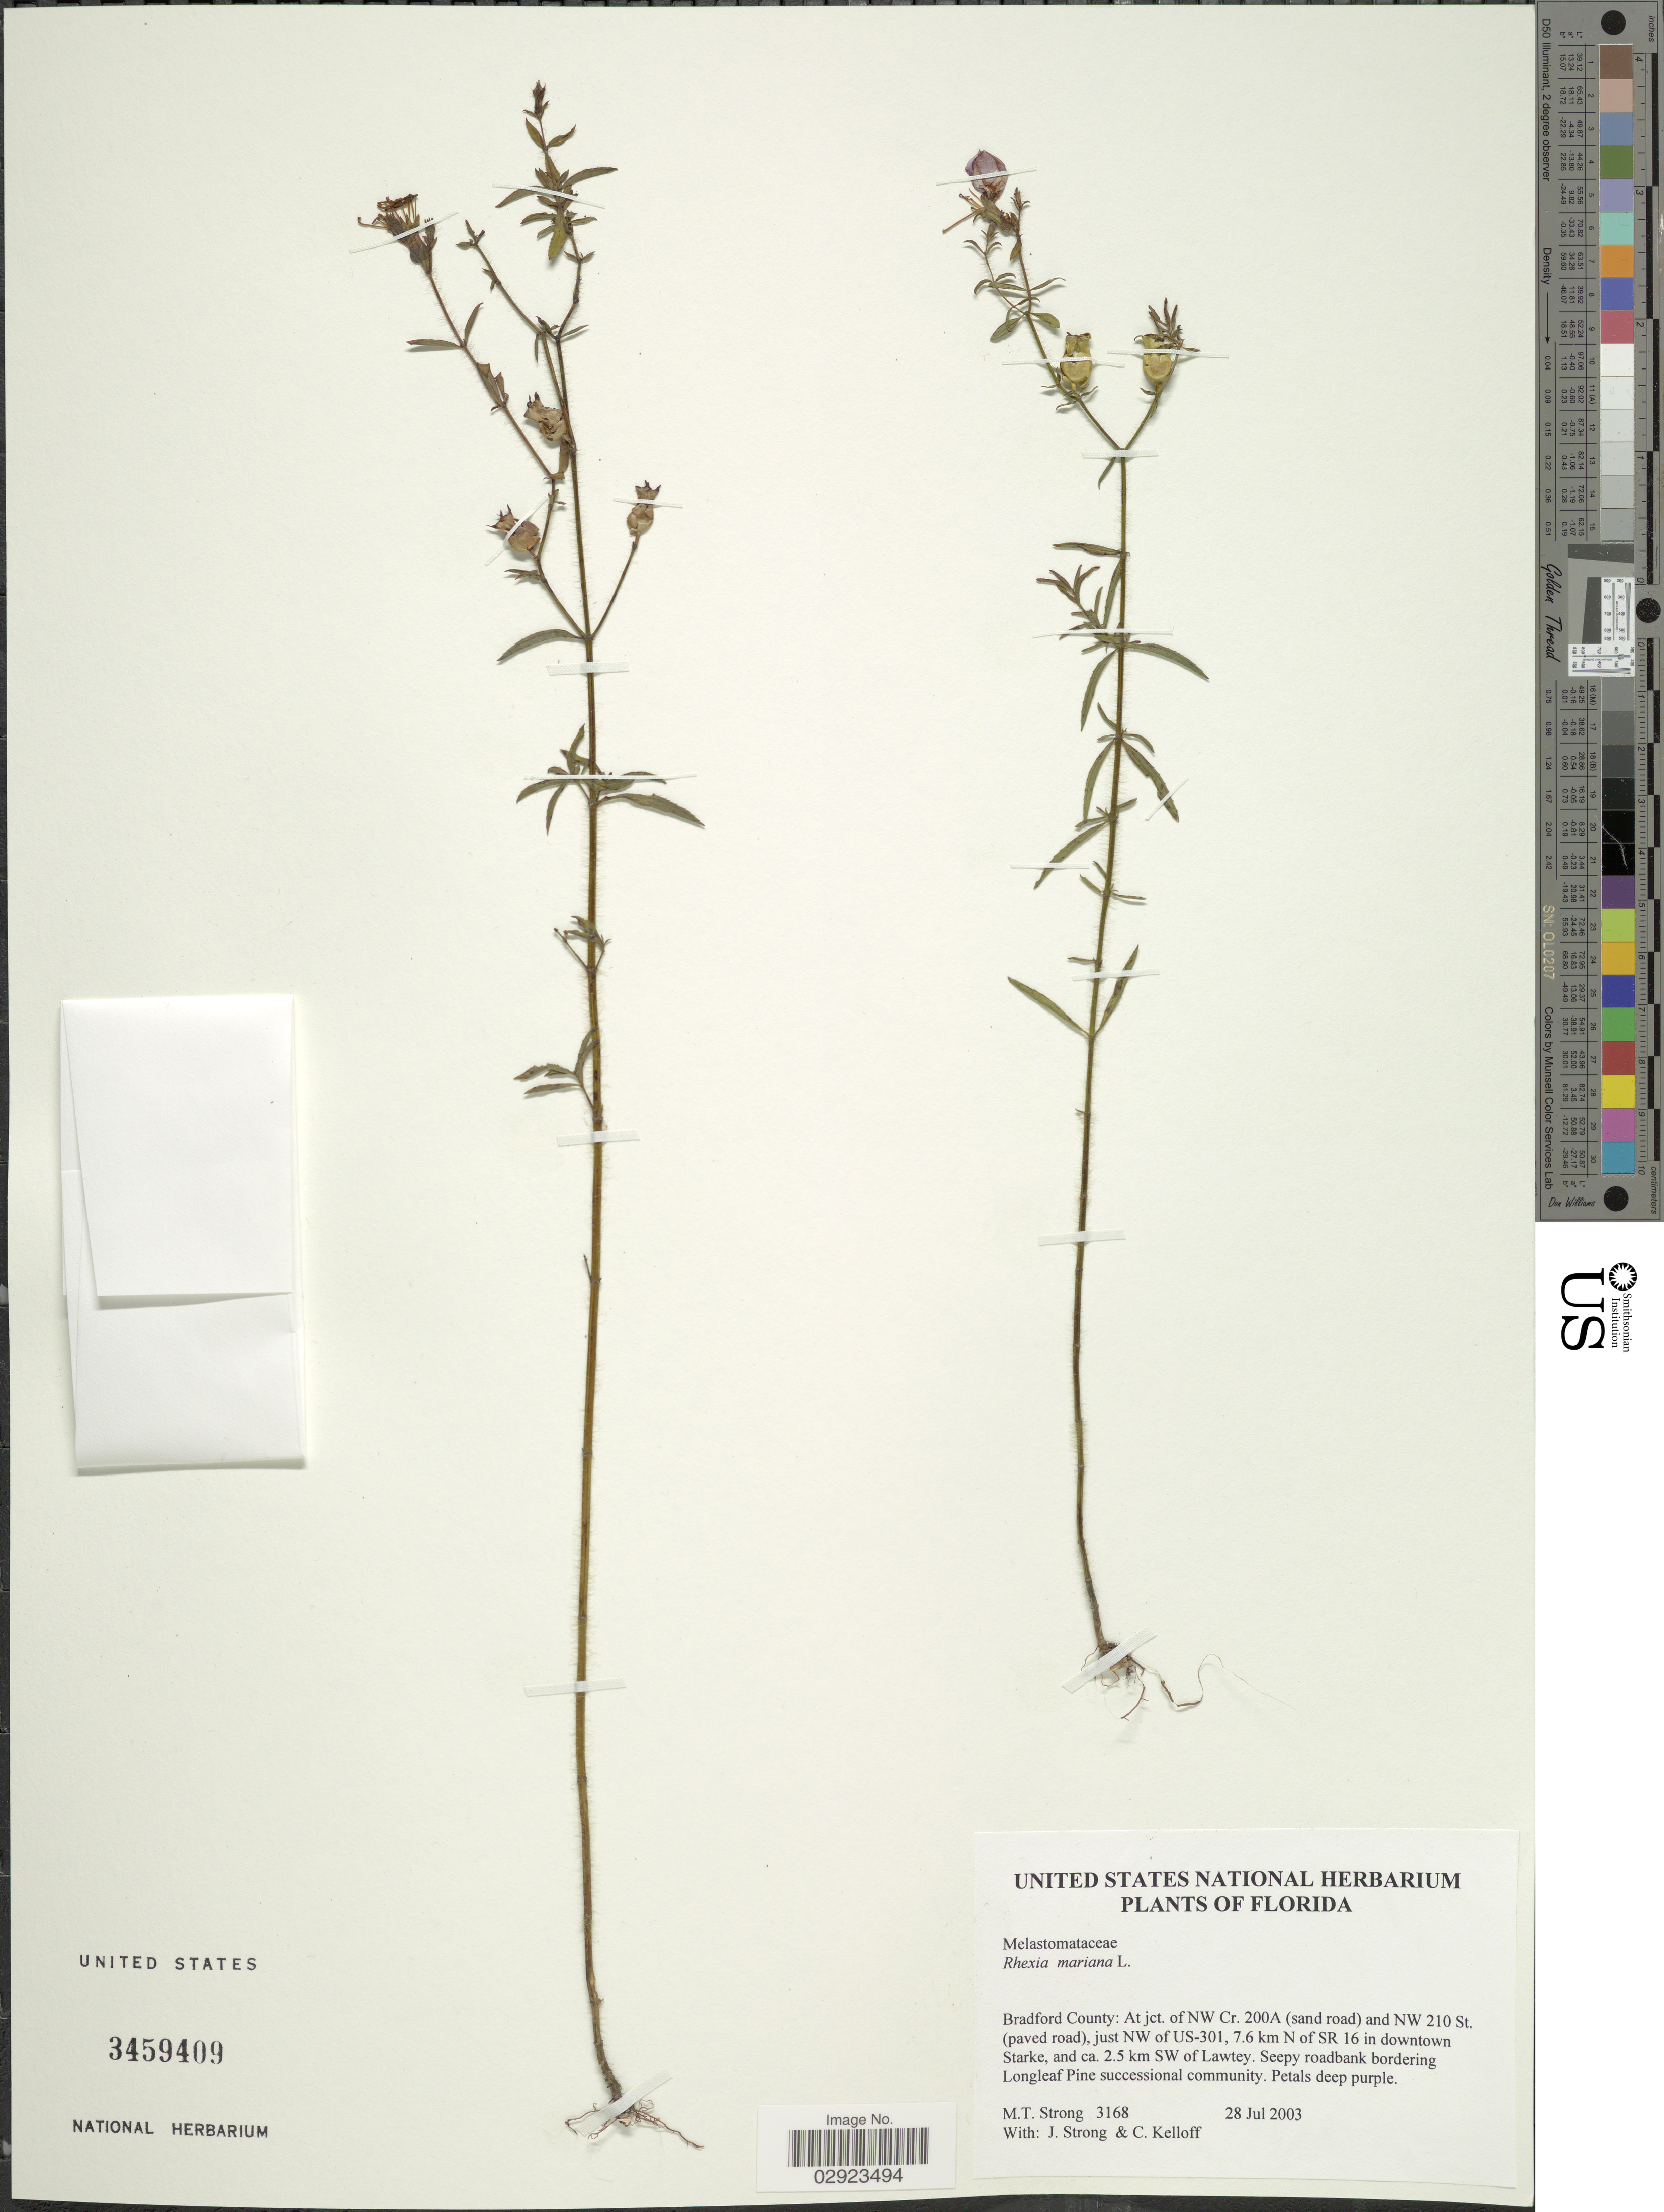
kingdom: Plantae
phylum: Tracheophyta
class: Magnoliopsida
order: Myrtales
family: Melastomataceae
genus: Rhexia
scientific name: Rhexia mariana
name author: L.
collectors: M. T. Strong, J. Strong & C. L. Kelloff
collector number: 3168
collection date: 2003-07-28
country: United States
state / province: Florida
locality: Bradford County: At jct. of NW Cr. 200A (sand road) and NW 210 St. (paved road), just NW of US-301, 7.6 km N of SR 16 in downtown Starke, and ca. 2.5 km SW of Lawtey.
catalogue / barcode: US 3459409